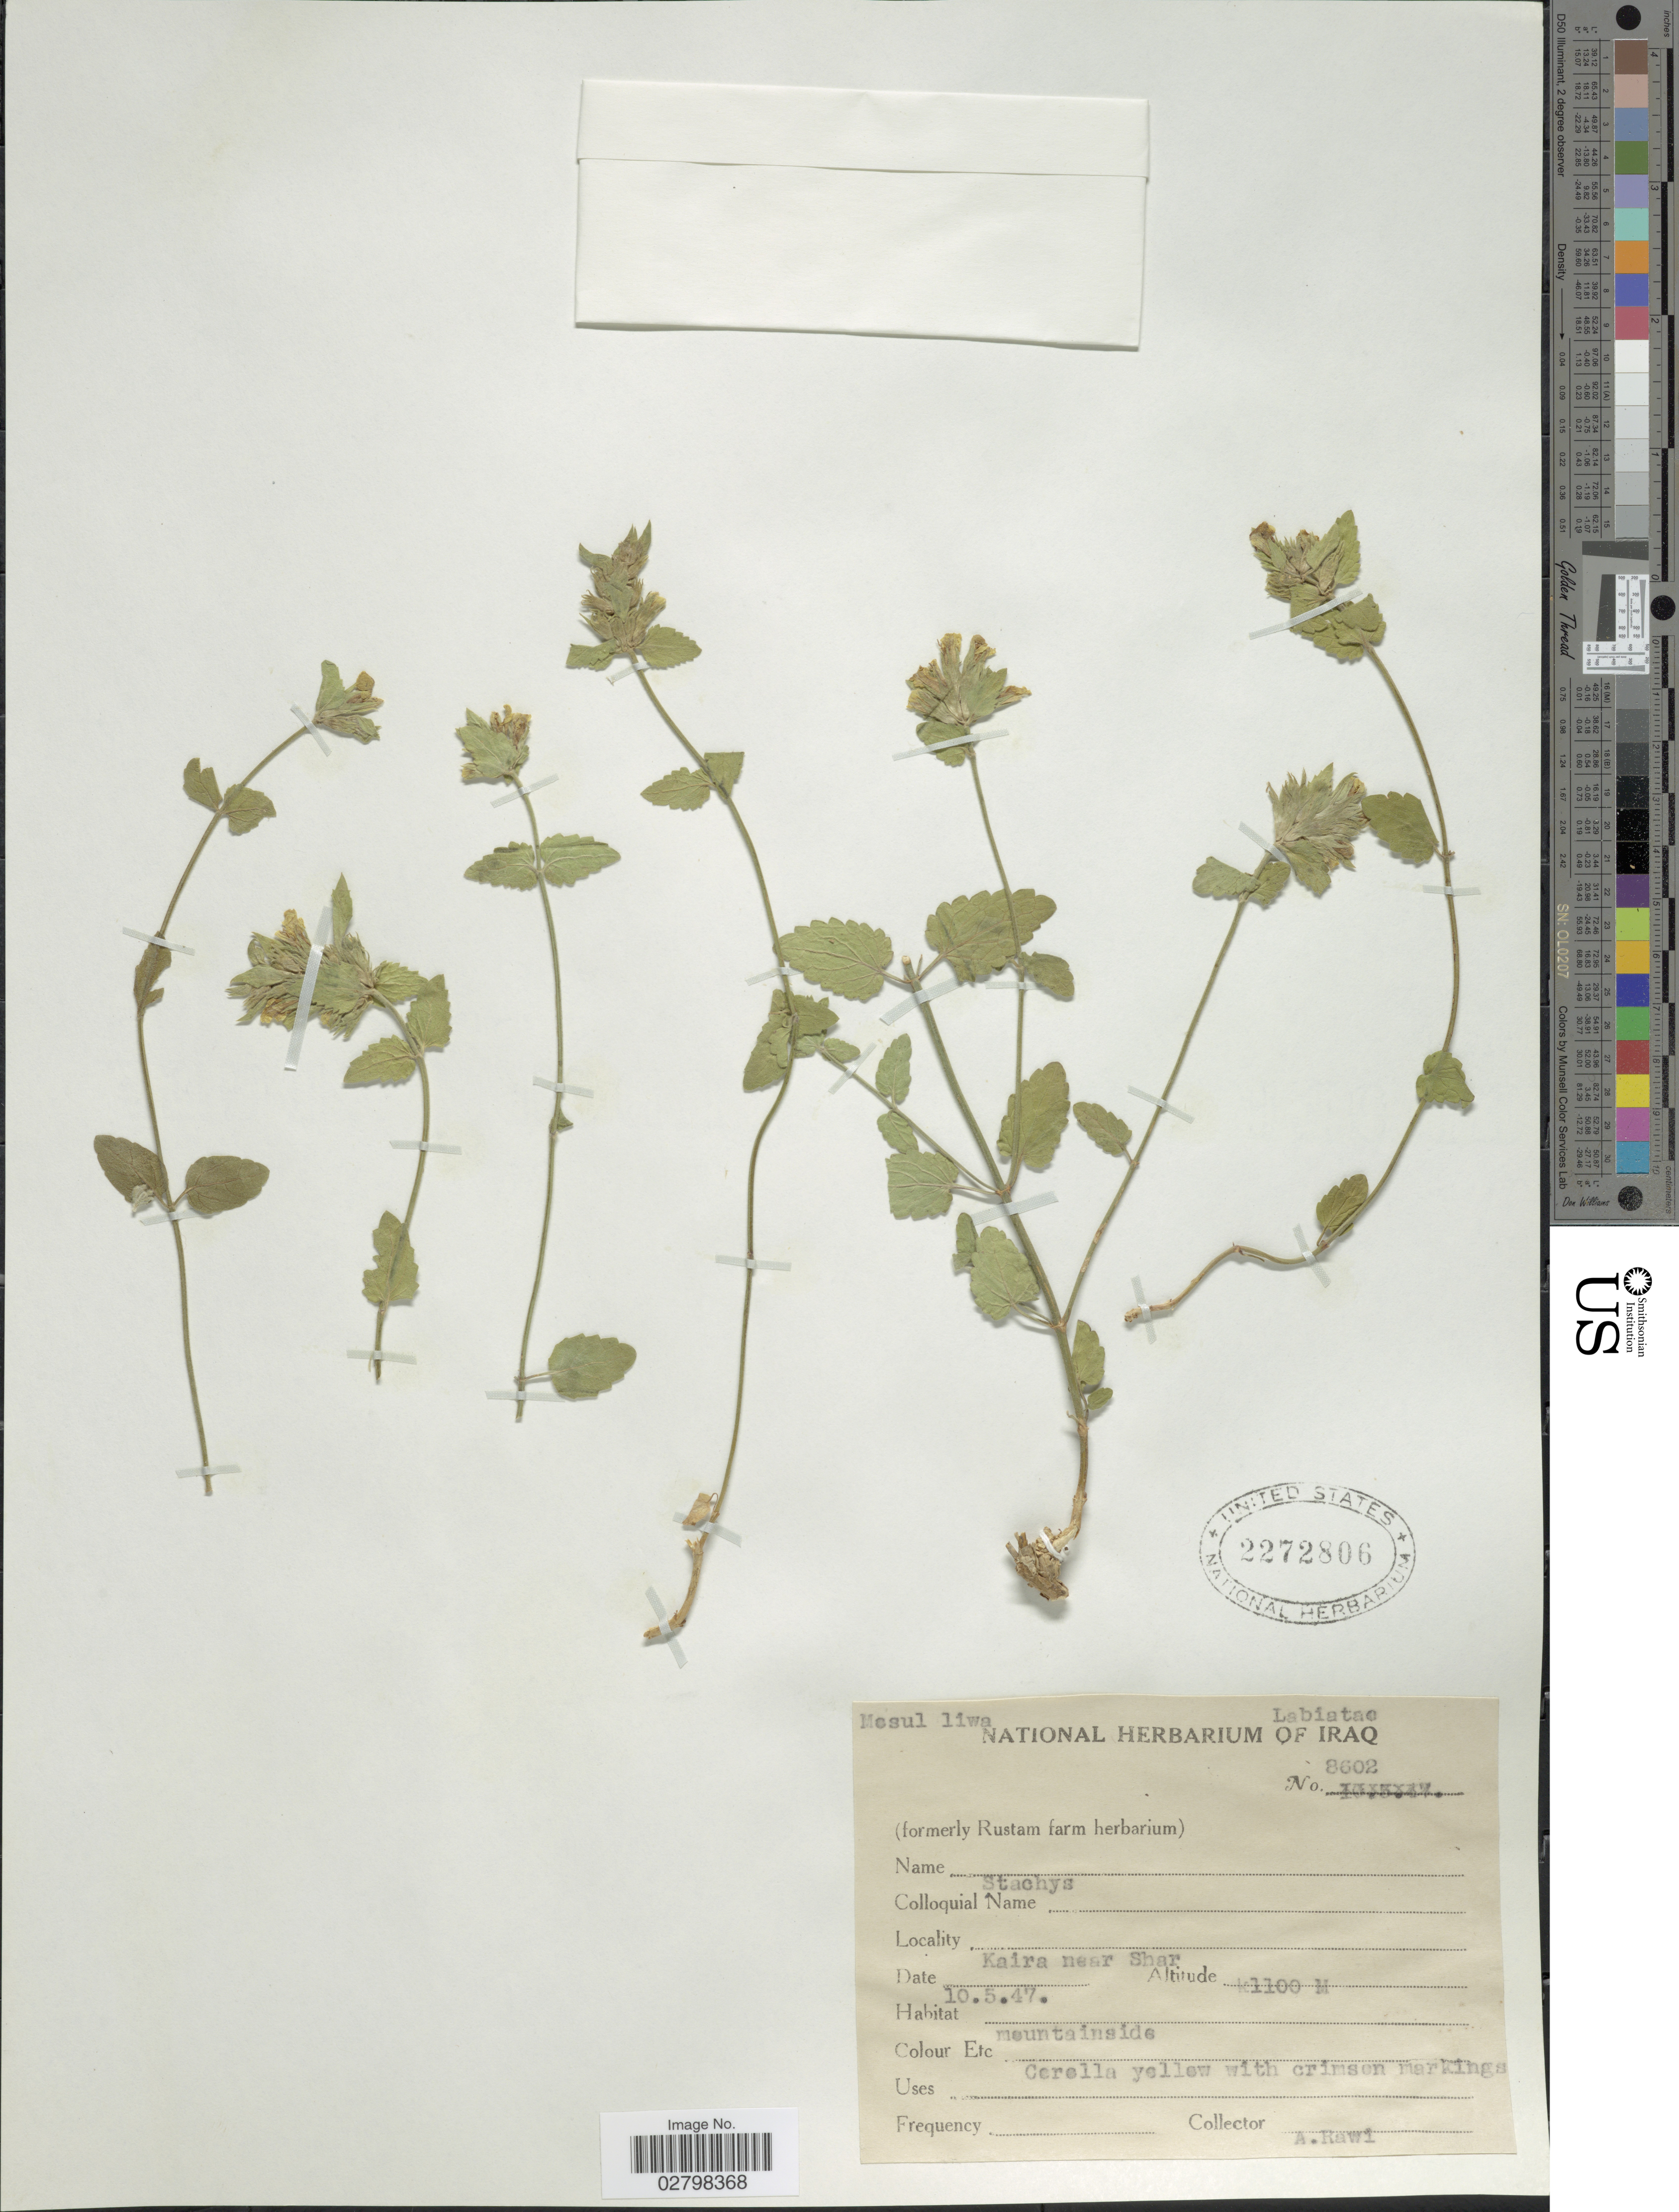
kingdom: Plantae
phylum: Tracheophyta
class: Magnoliopsida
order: Lamiales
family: Lamiaceae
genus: Stachys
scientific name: Stachys sp.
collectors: A. Rawi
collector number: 8602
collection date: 1947-05-10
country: Iraq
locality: Kaira near Shar. Mosul liwa.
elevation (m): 1100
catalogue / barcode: US 2272806